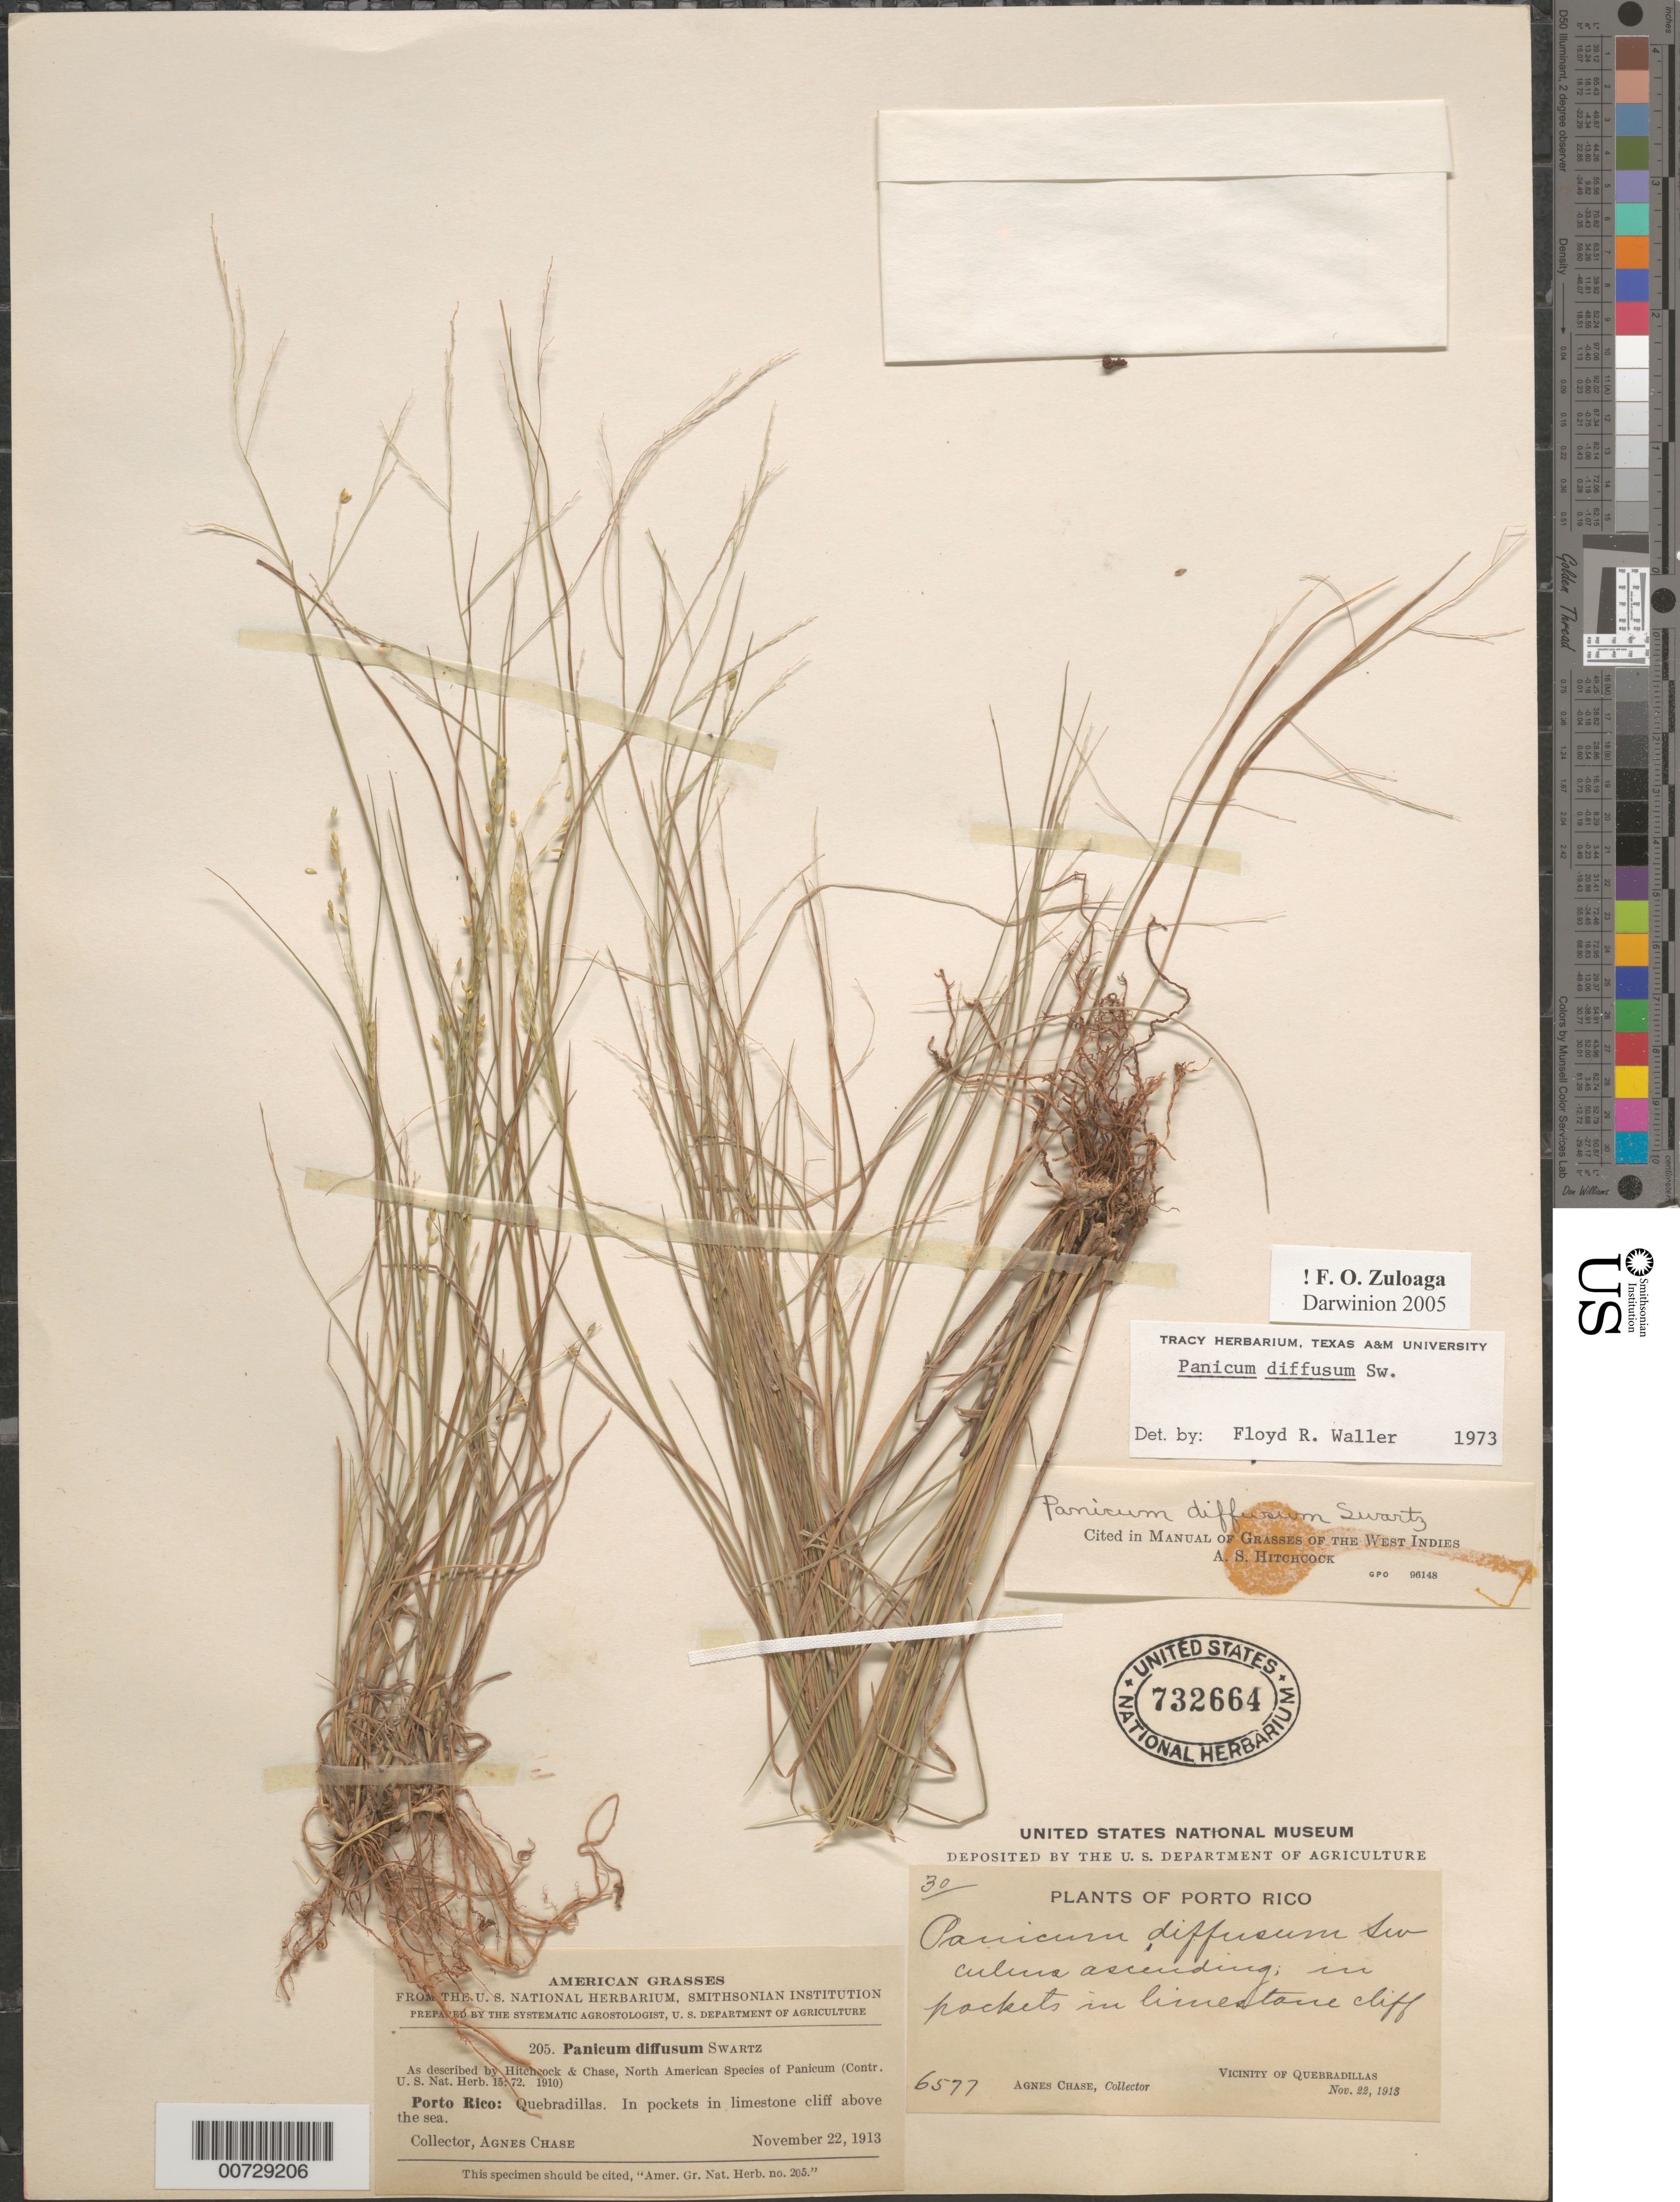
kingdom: Plantae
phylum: Tracheophyta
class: Liliopsida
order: Poales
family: Poaceae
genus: Panicum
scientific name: Panicum diffusum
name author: Sw.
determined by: Waller, F. R.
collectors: A. Chase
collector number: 6577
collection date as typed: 22 Nov 1913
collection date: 1913-11-22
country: Puerto Rico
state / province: Quebradillas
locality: Quebradillas, vic of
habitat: In pockets in limestone cliff above the sea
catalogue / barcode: US 732664